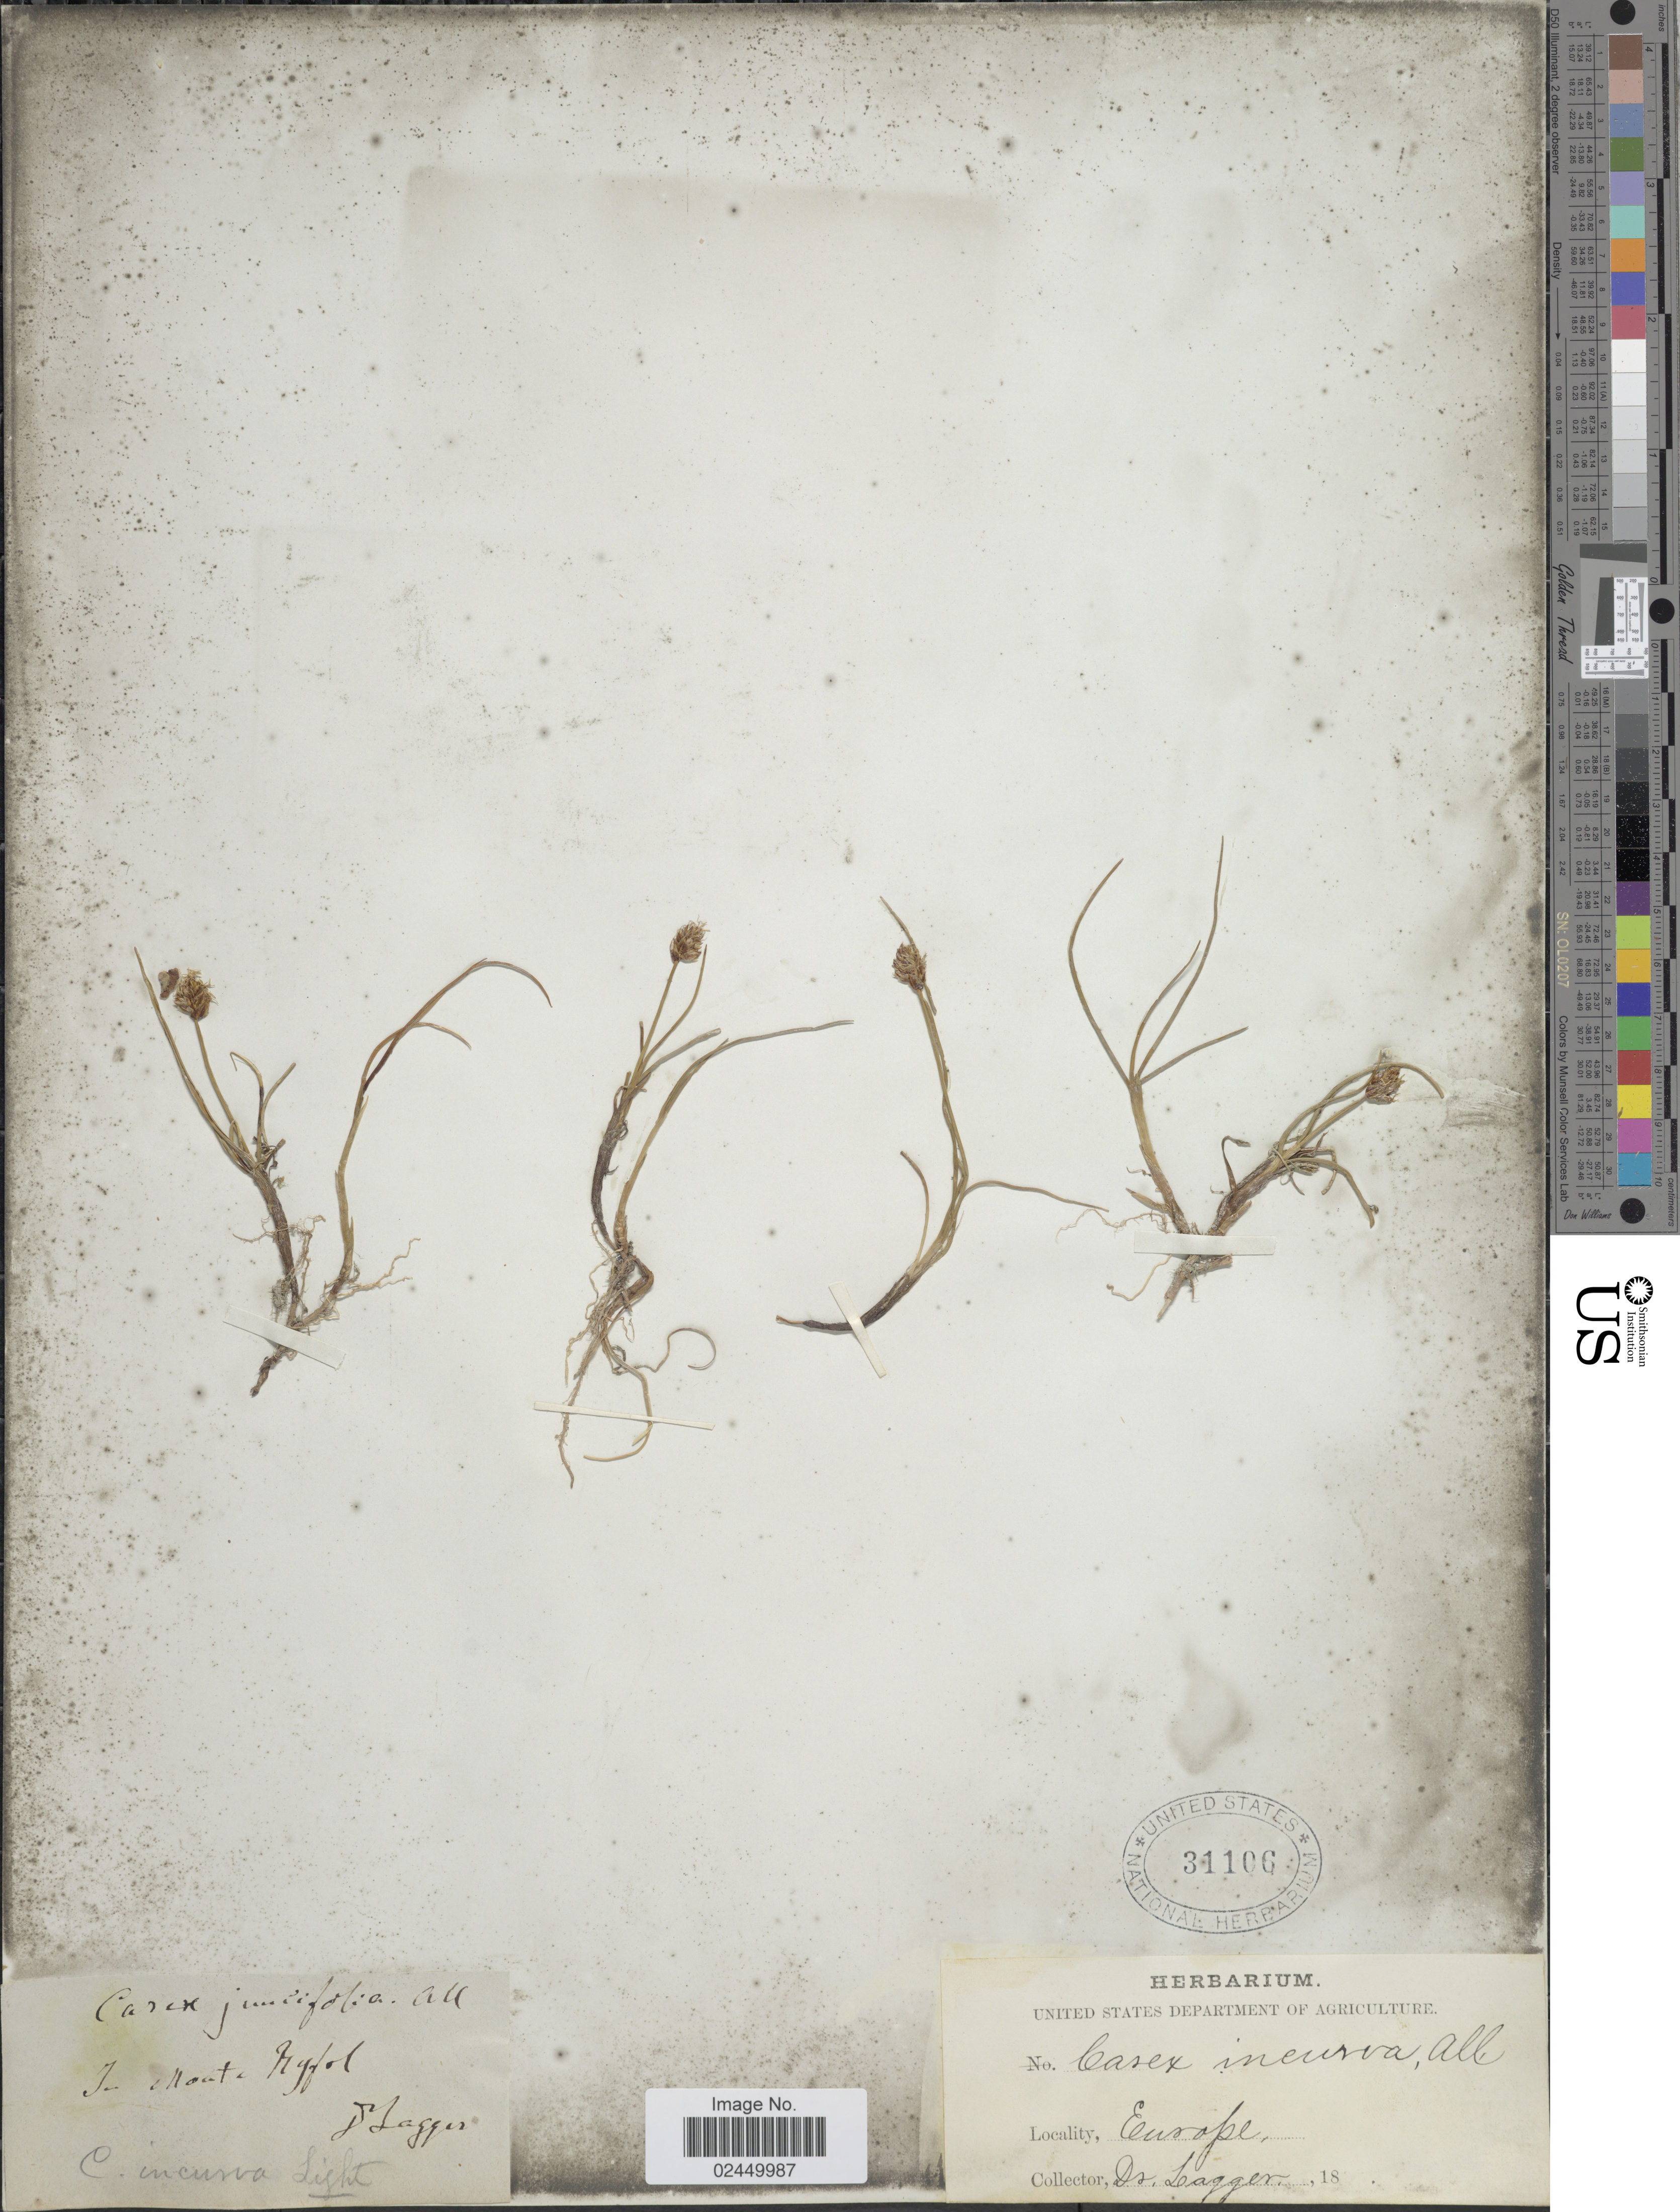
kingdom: Plantae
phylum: Tracheophyta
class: Liliopsida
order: Poales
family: Cyperaceae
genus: Carex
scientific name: Carex maritima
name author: Gunnerus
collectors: F. J. Lagger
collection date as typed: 18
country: Austria / Italy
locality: In Monte Tyrol [interpreted]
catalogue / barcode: US 31106